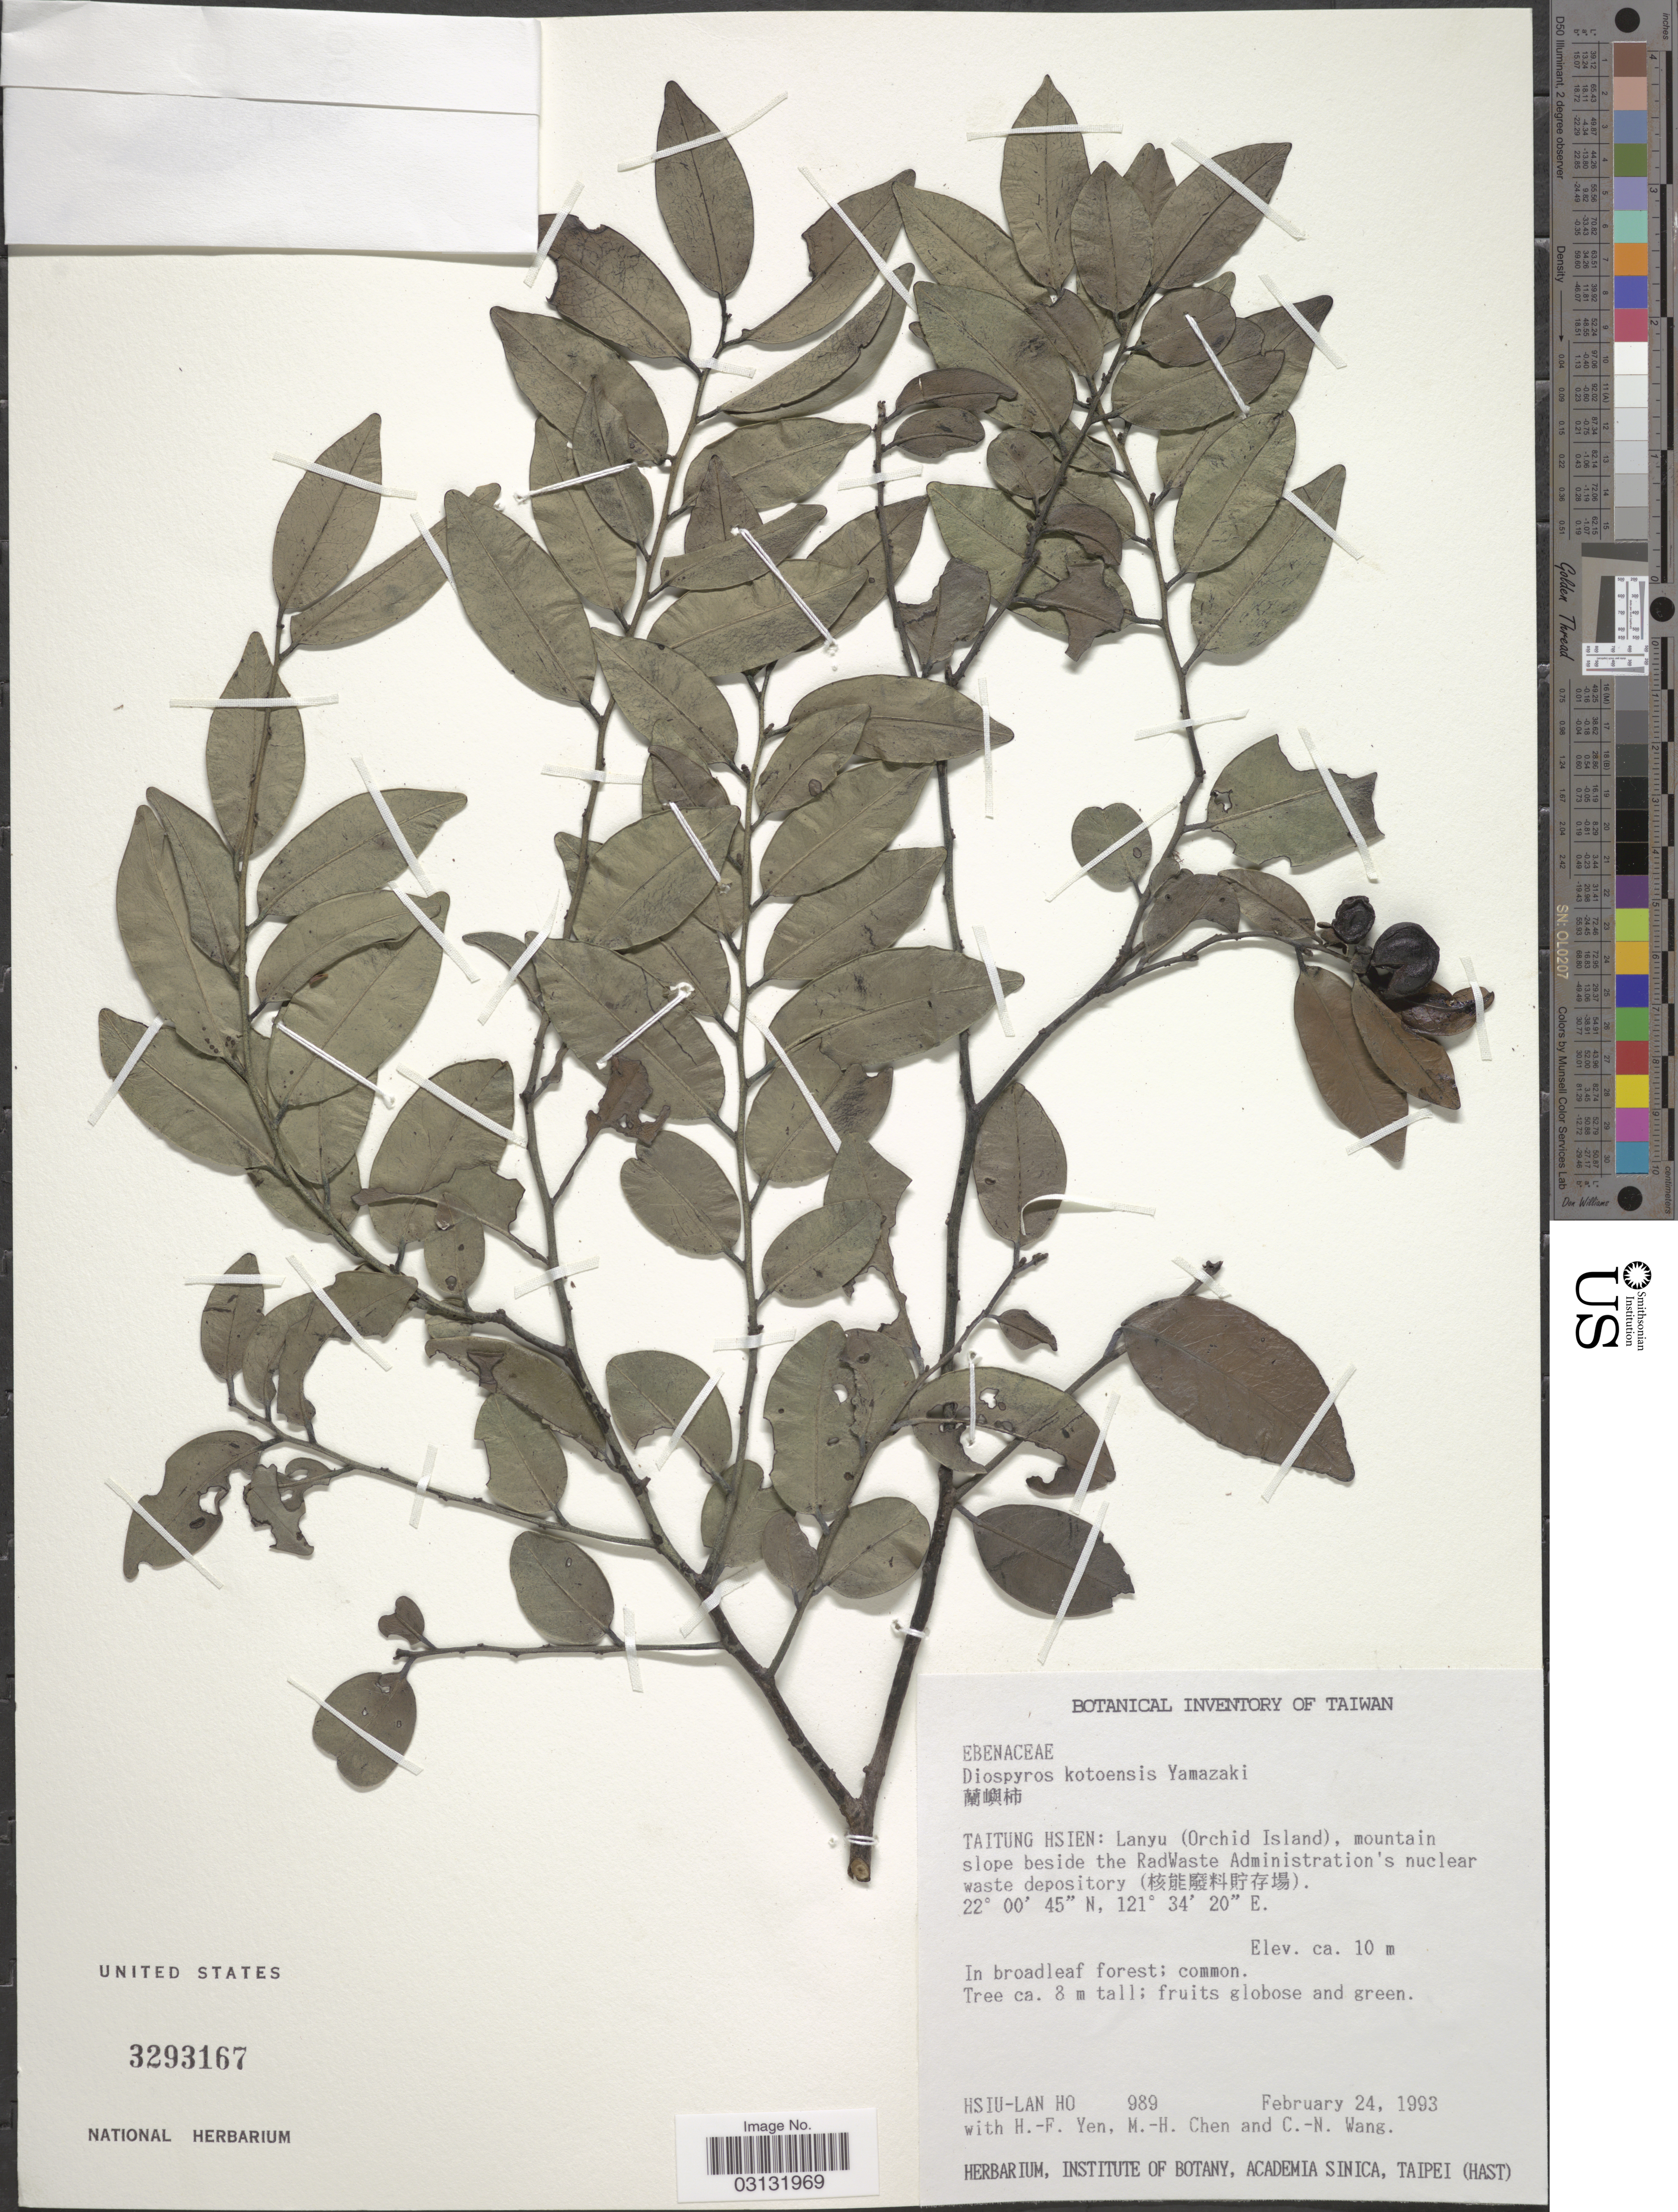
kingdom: Plantae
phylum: Tracheophyta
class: Magnoliopsida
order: Ericales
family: Ebenaceae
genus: Diospyros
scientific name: Diospyros kotoensis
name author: T. Yamaz.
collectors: H. Ho, H. Yen, M. H. Chen & C. N. Wang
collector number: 989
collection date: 1993-02-24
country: Taiwan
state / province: Taitung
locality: Taitung Hsien: Lanyu (Orchid Island), mountain slope beside the RadWaste Administration's nunclear waste depository.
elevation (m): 10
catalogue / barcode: US 3293167